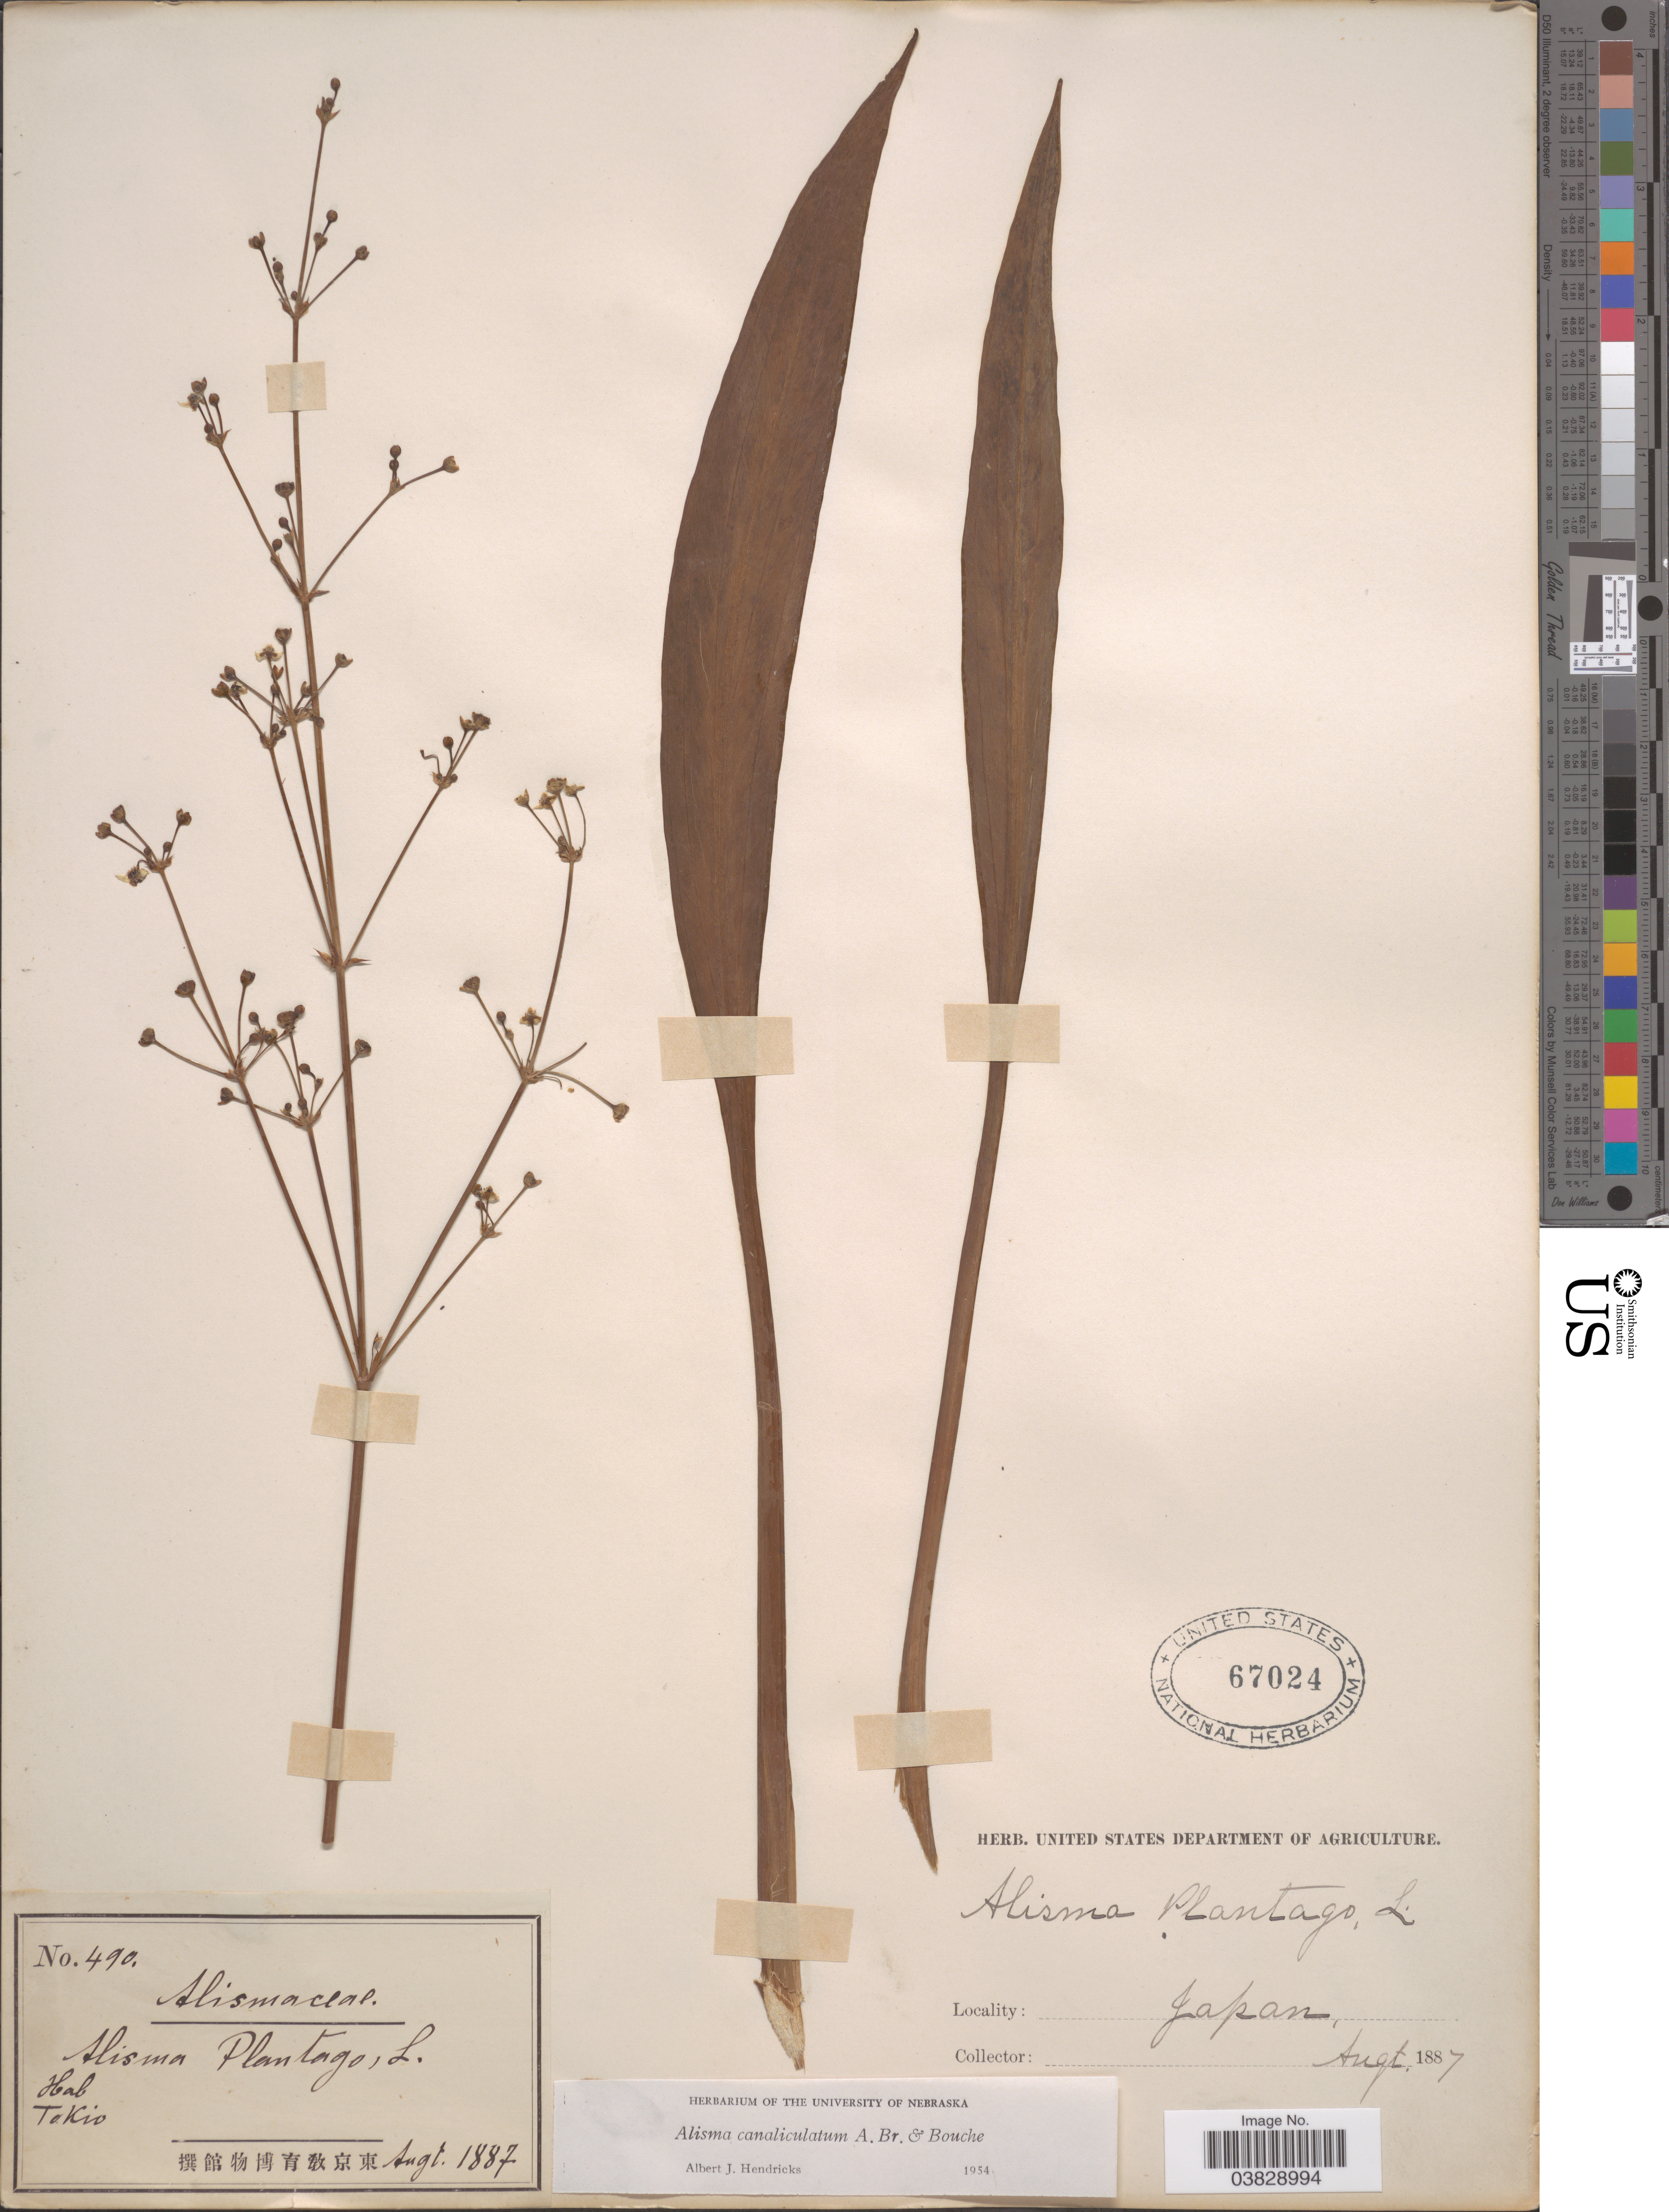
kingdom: Plantae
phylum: Tracheophyta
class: Liliopsida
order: Alismatales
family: Alismataceae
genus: Alisma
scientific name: Alisma canaliculatum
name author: A. Braun & C.D. Bouché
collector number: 490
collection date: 1887-08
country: Japan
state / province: Tokyo, Federal City of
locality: Tokio.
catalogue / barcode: US 67024